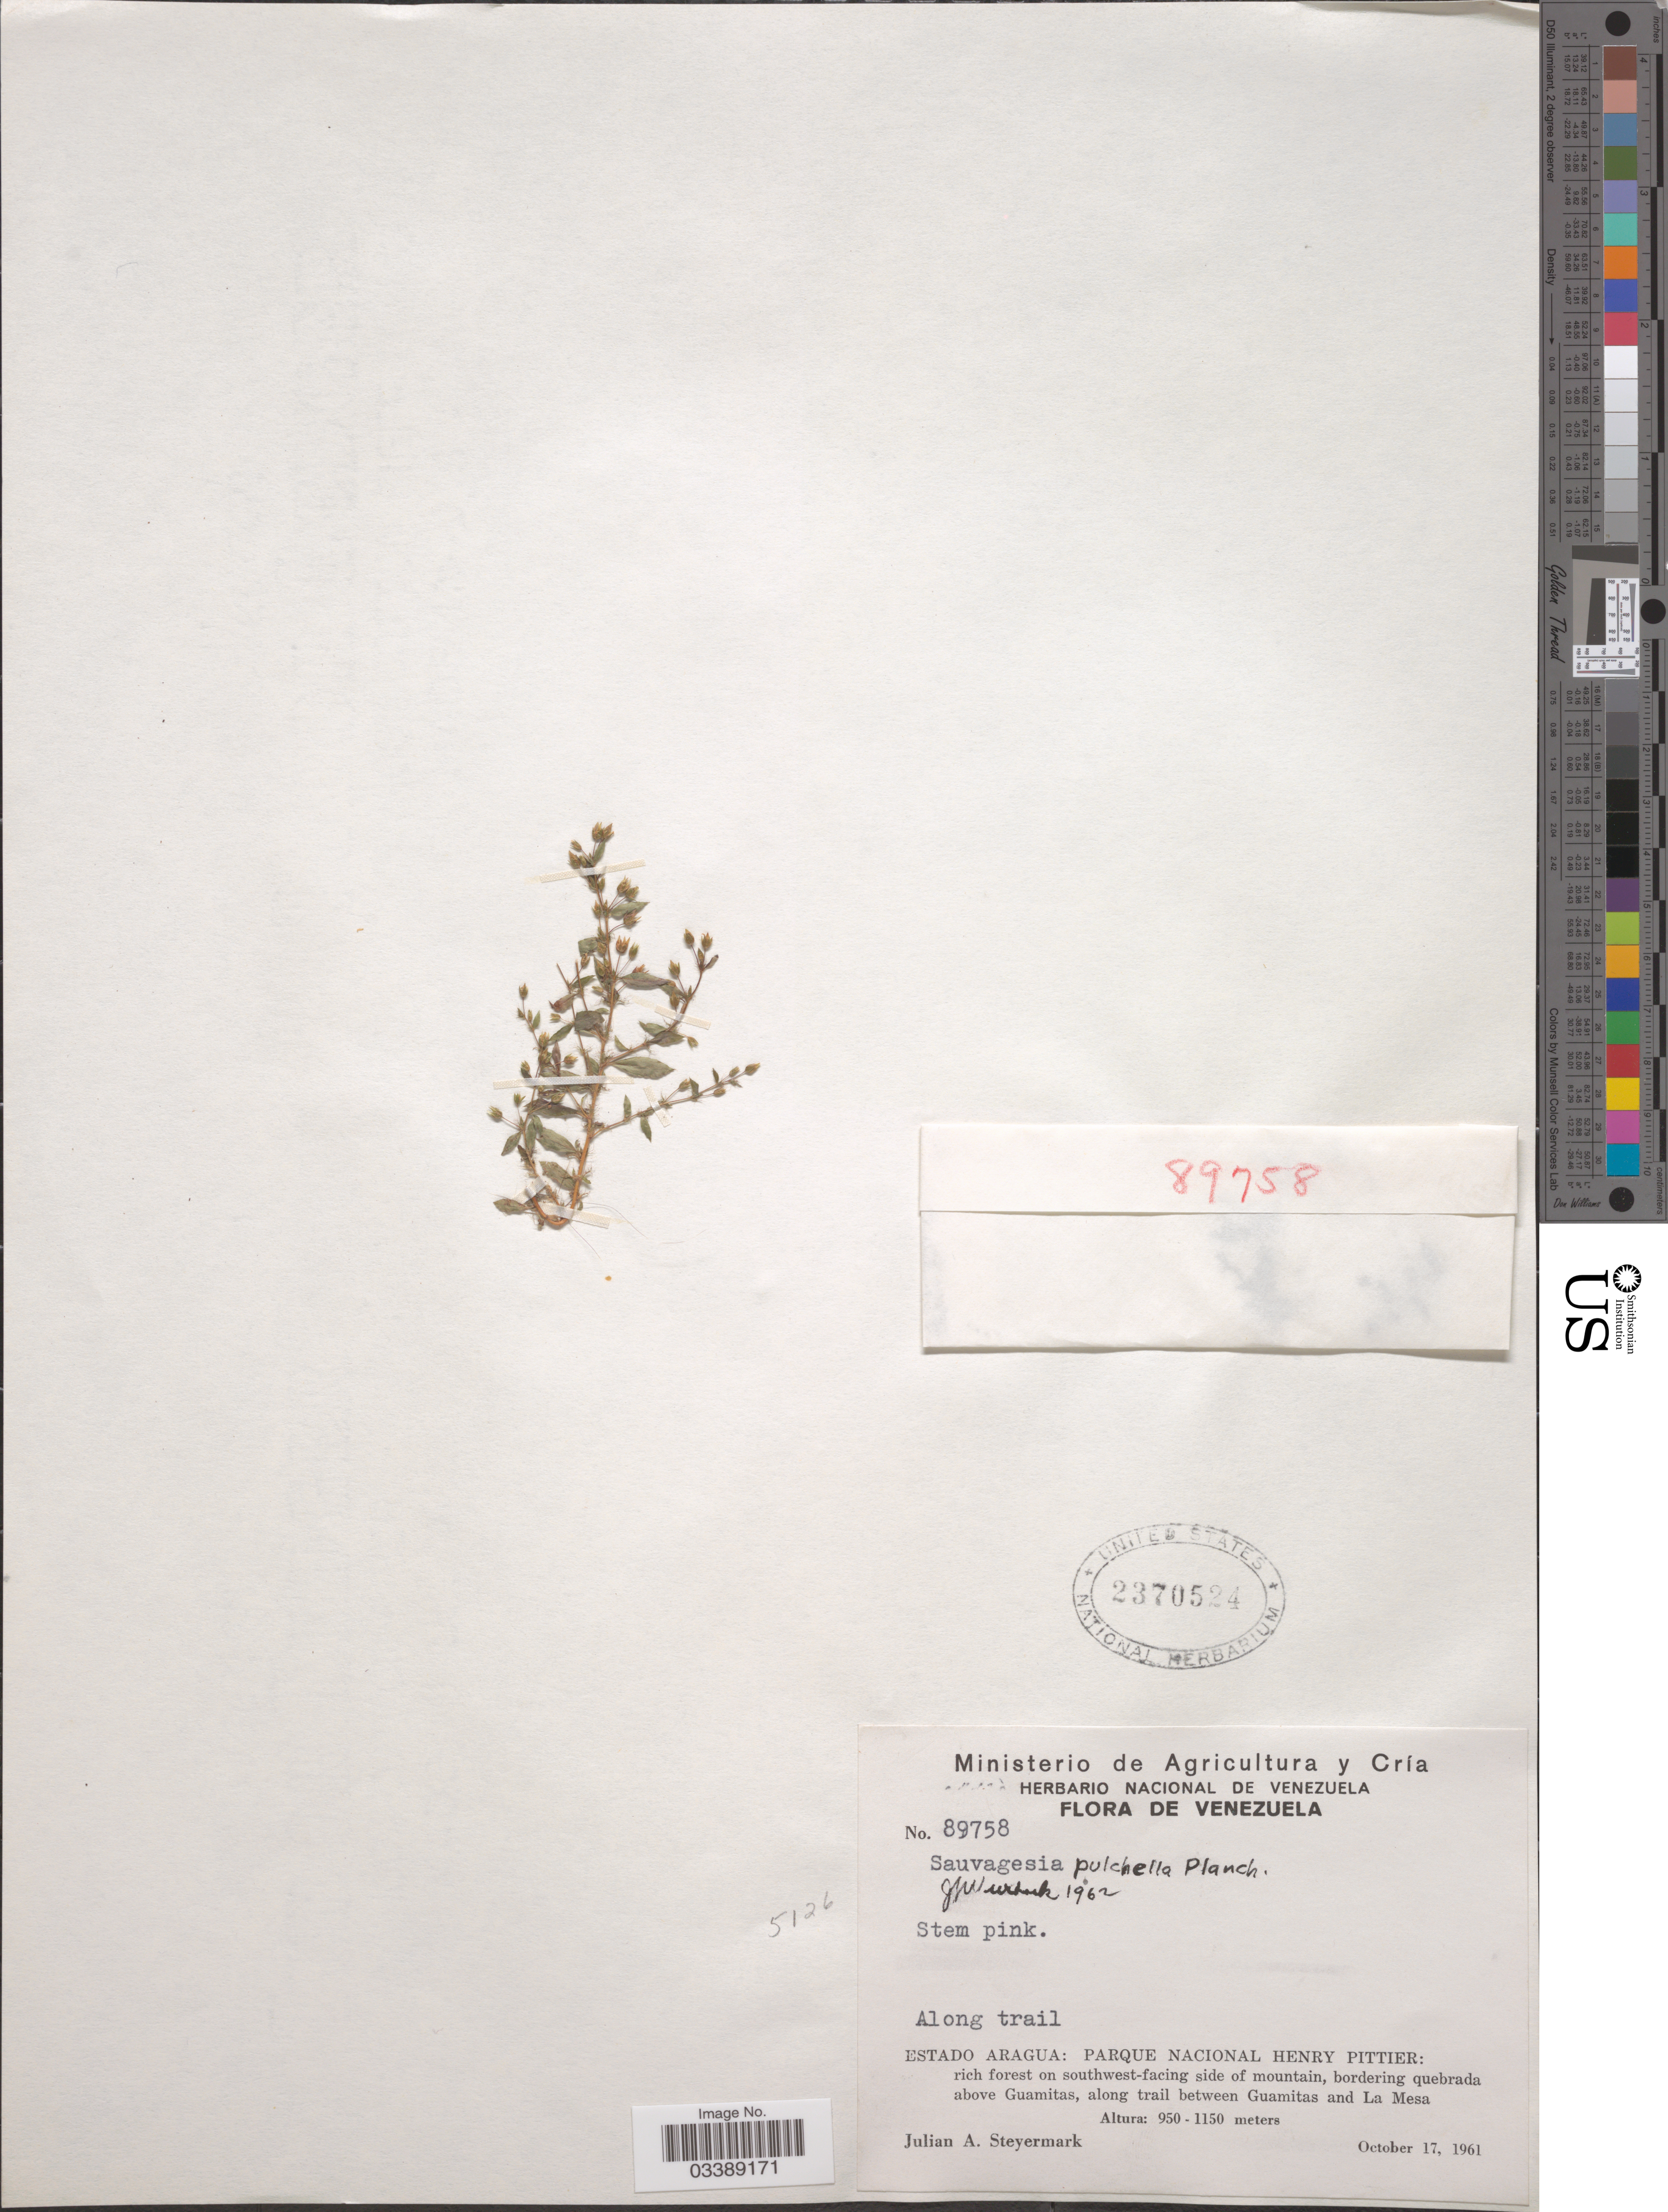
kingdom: Plantae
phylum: Tracheophyta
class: Magnoliopsida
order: Malpighiales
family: Ochnaceae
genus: Sauvagesia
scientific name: Sauvagesia pulchella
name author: Planch.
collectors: J. Steyermark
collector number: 89758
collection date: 1961-10-17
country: Venezuela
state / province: Aragua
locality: Parque Nacional Henry Pittier: rich forest on southwest-facing side of mountain, bordering quebrada above Guamitas, along trail between Guamitas and La Mesa.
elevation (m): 950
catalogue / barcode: US 2370524